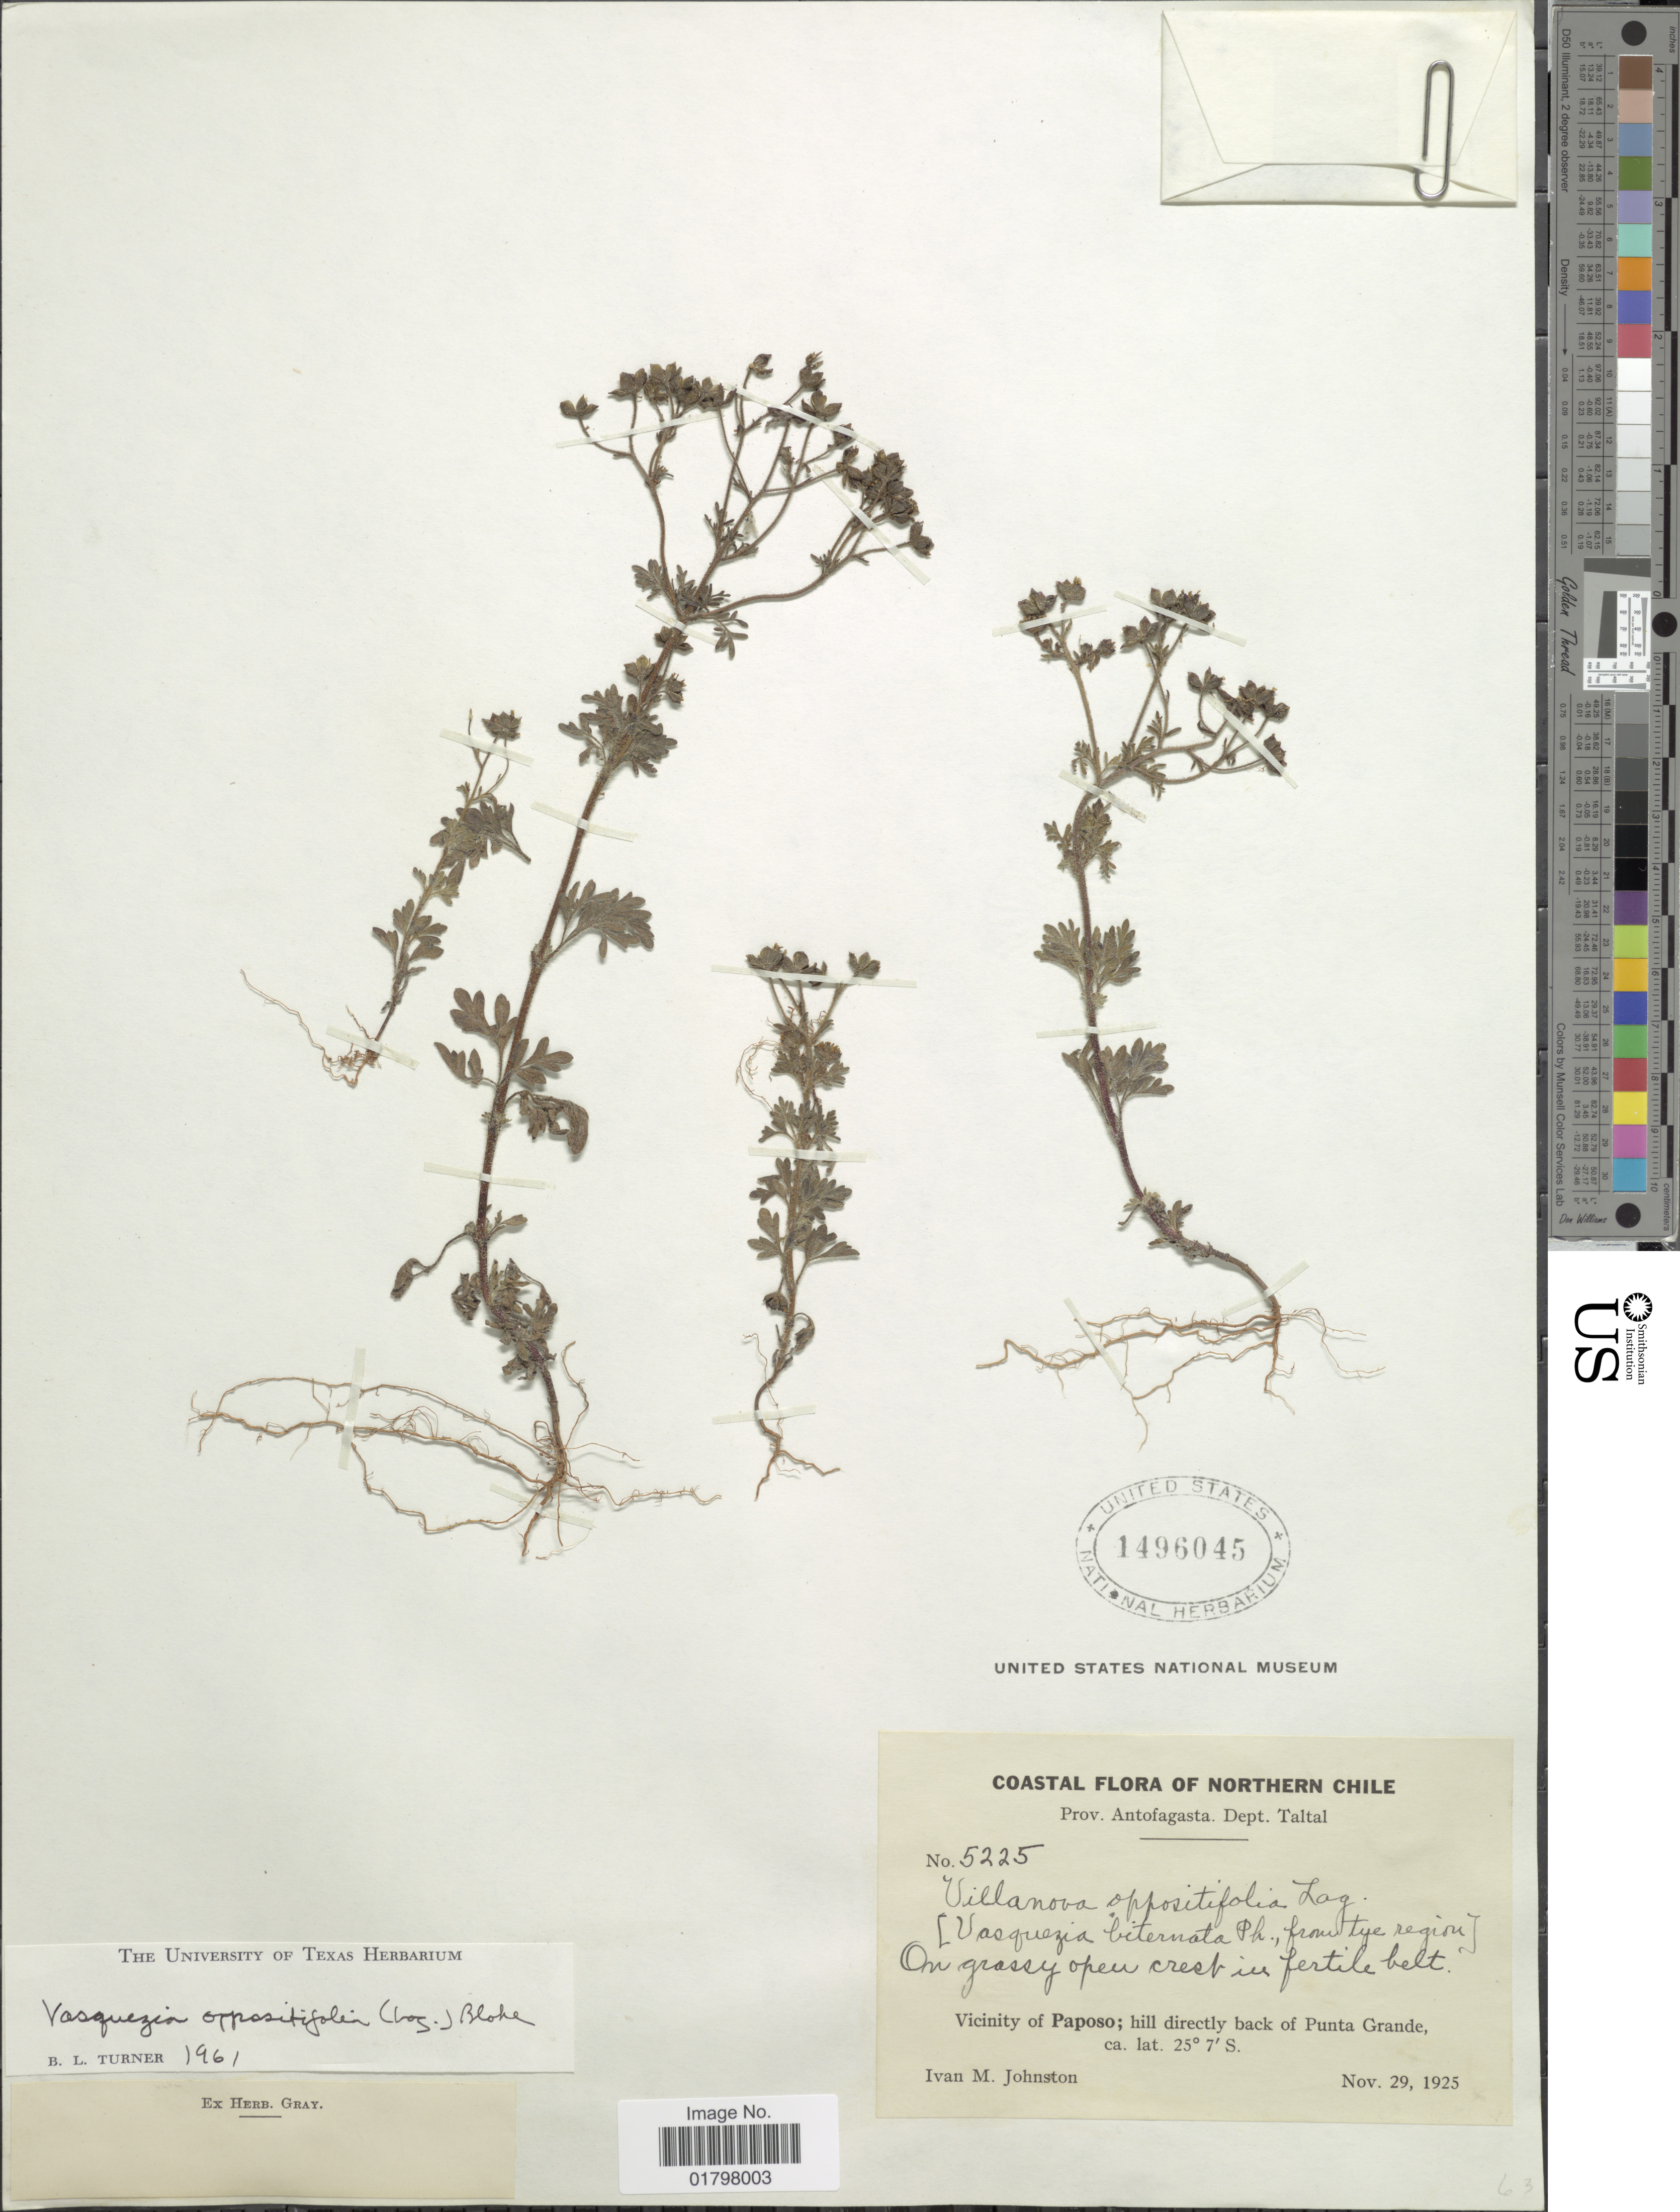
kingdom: Plantae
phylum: Tracheophyta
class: Magnoliopsida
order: Asterales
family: Asteraceae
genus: Vasquesia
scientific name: Vasquesia oppositifolia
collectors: I.M. Johnston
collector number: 5225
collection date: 1925-11-29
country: Chile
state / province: Antofagasta (II)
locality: Northern Chile. Prov. Antofagasta. Dept. Taltal. Vicinity of Paposo; hill directly back of Punta Grande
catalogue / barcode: US 1496045